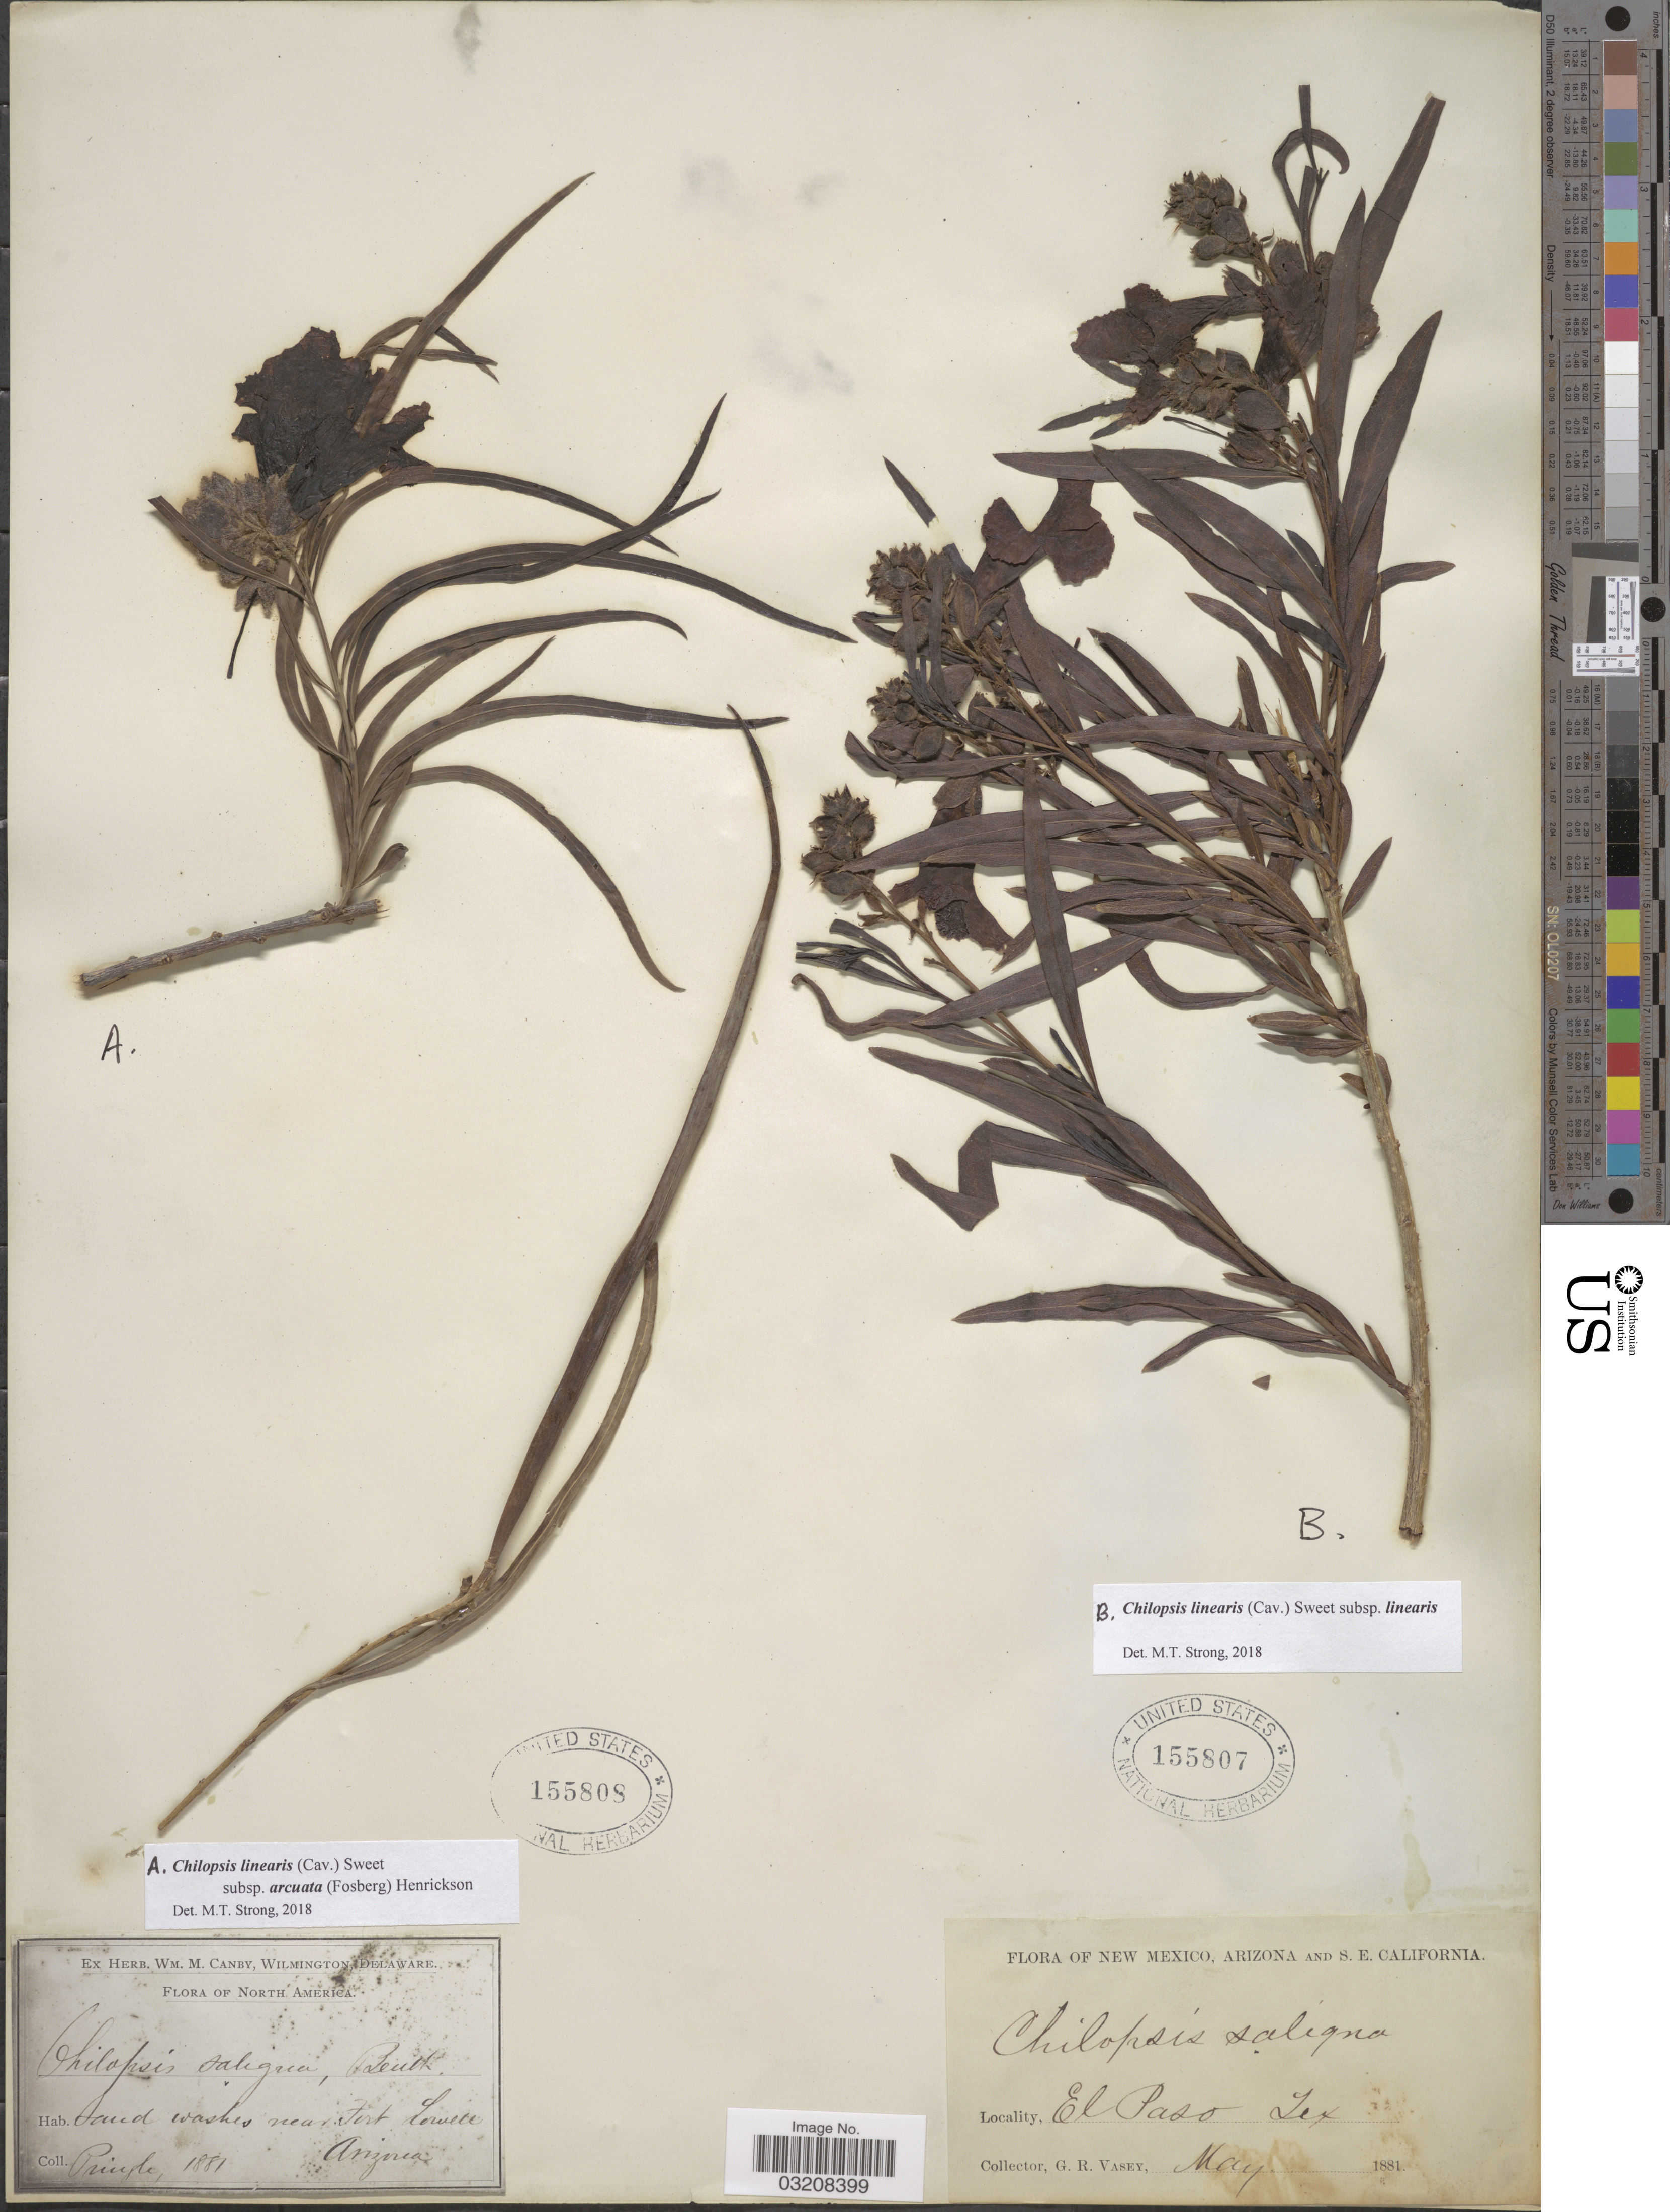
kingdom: Plantae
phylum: Tracheophyta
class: Magnoliopsida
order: Lamiales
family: Bignoniaceae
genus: Chilopsis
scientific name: Chilopsis linearis subsp. linearis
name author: (Cav.) Sweet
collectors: G. R. Vasey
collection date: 1881-05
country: United States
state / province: Texas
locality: El Paso.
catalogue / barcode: US 155807-2